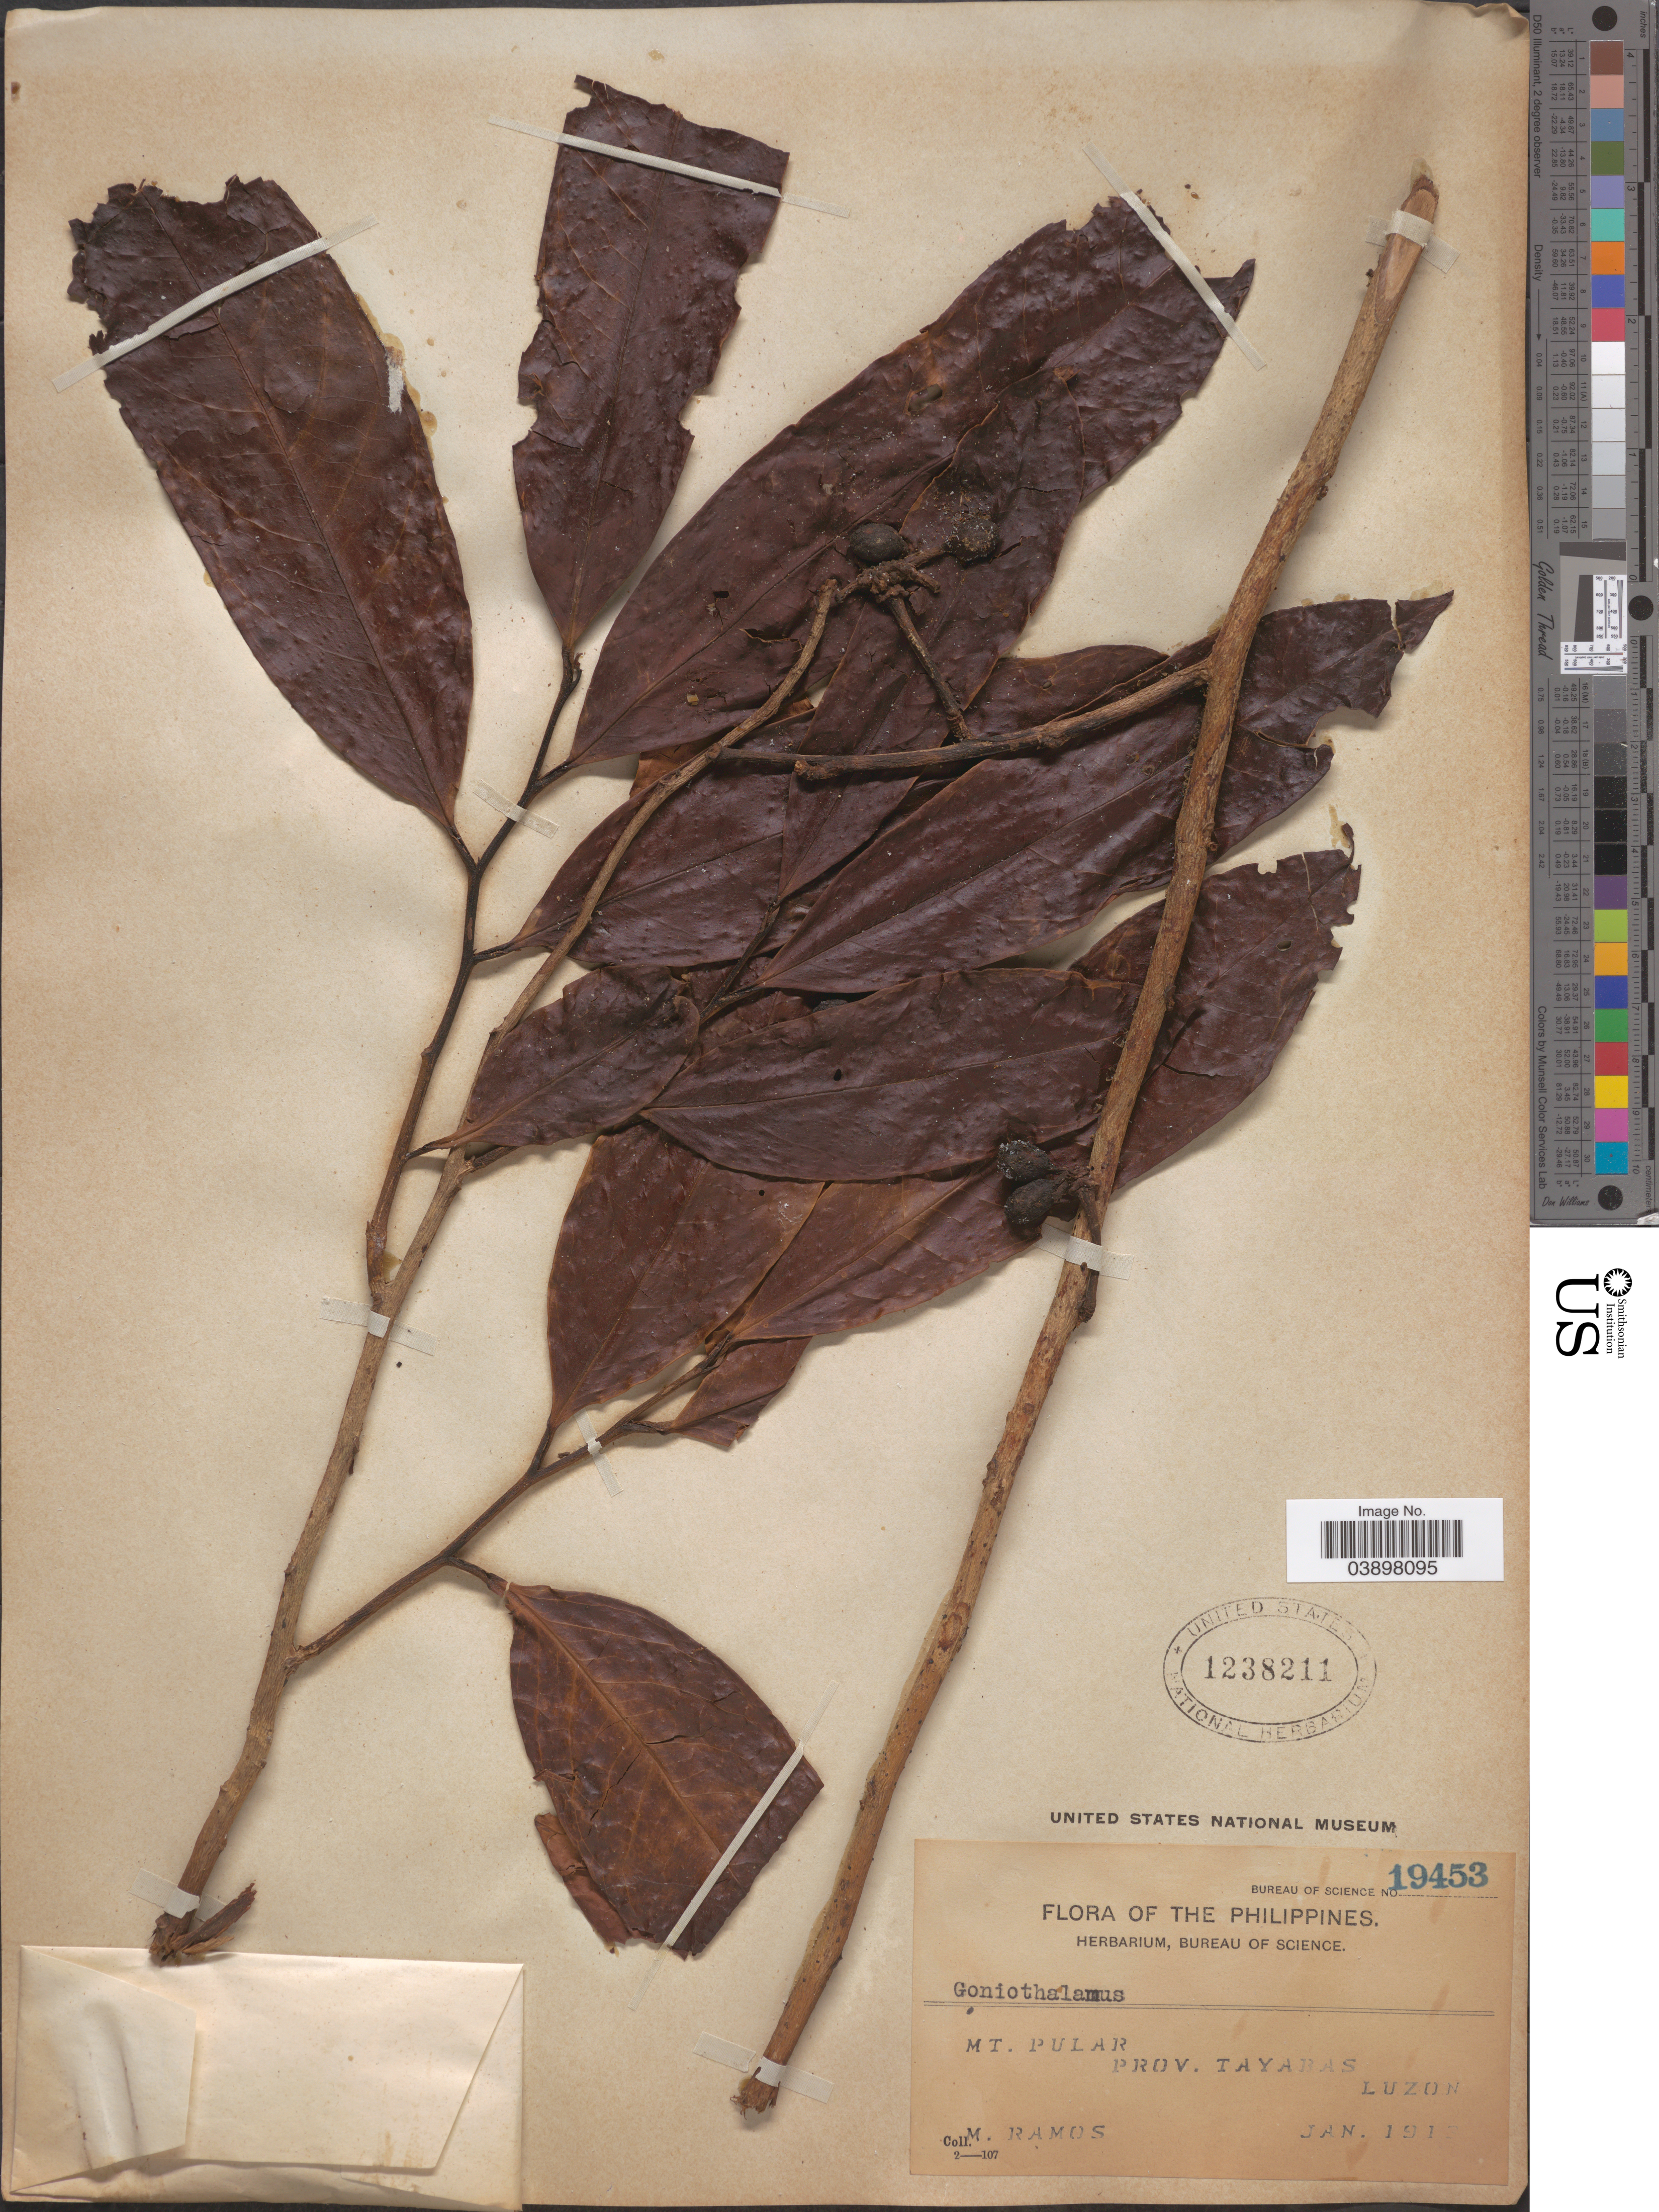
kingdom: Plantae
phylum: Tracheophyta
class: Magnoliopsida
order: Magnoliales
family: Annonaceae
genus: Goniothalamus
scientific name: Goniothalamus sp.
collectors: M. Ramos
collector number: Bureau of Science 19453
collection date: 1913-01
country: Philippines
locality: Mt. Pular. Prov. Tayabas, Luzon.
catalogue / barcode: US 1238211